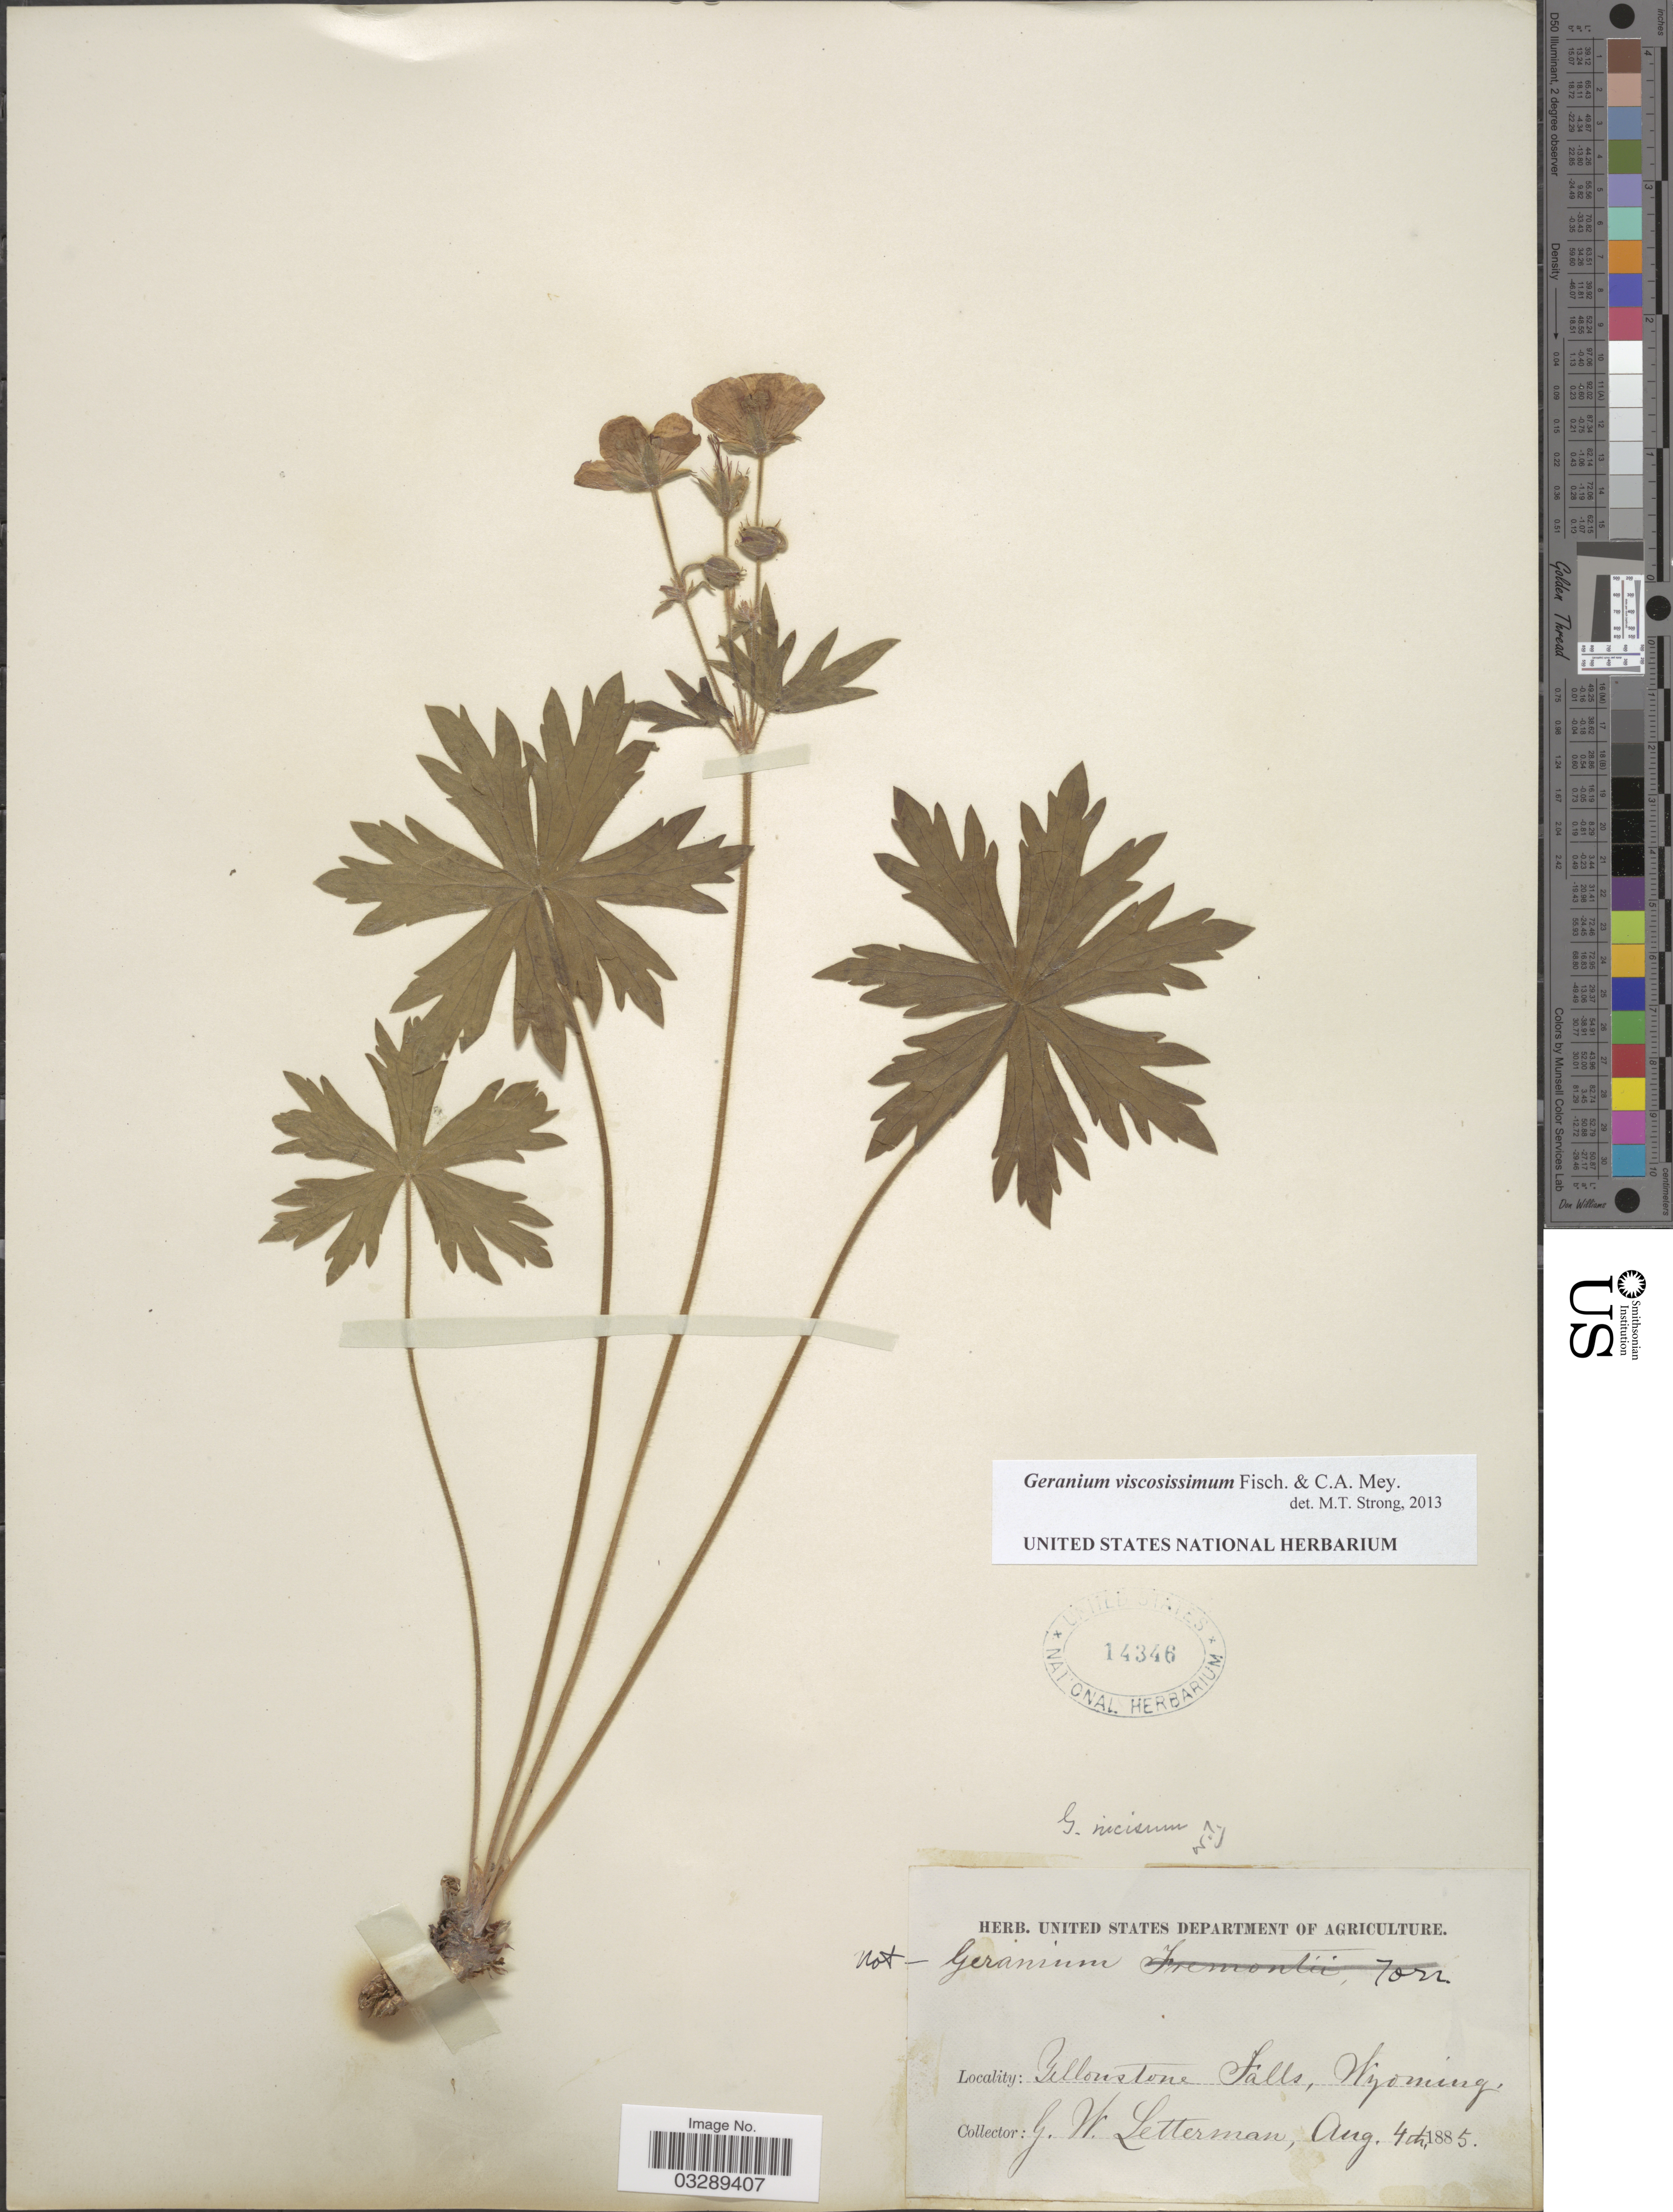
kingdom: Plantae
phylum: Tracheophyta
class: Magnoliopsida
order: Geraniales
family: Geraniaceae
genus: Geranium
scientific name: Geranium viscosissimum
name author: Fisch. & C.A. Mey.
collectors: G. W. Letterman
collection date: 1885-08-04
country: United States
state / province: Wyoming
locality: Yellowstone Falls.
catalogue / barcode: US 14346